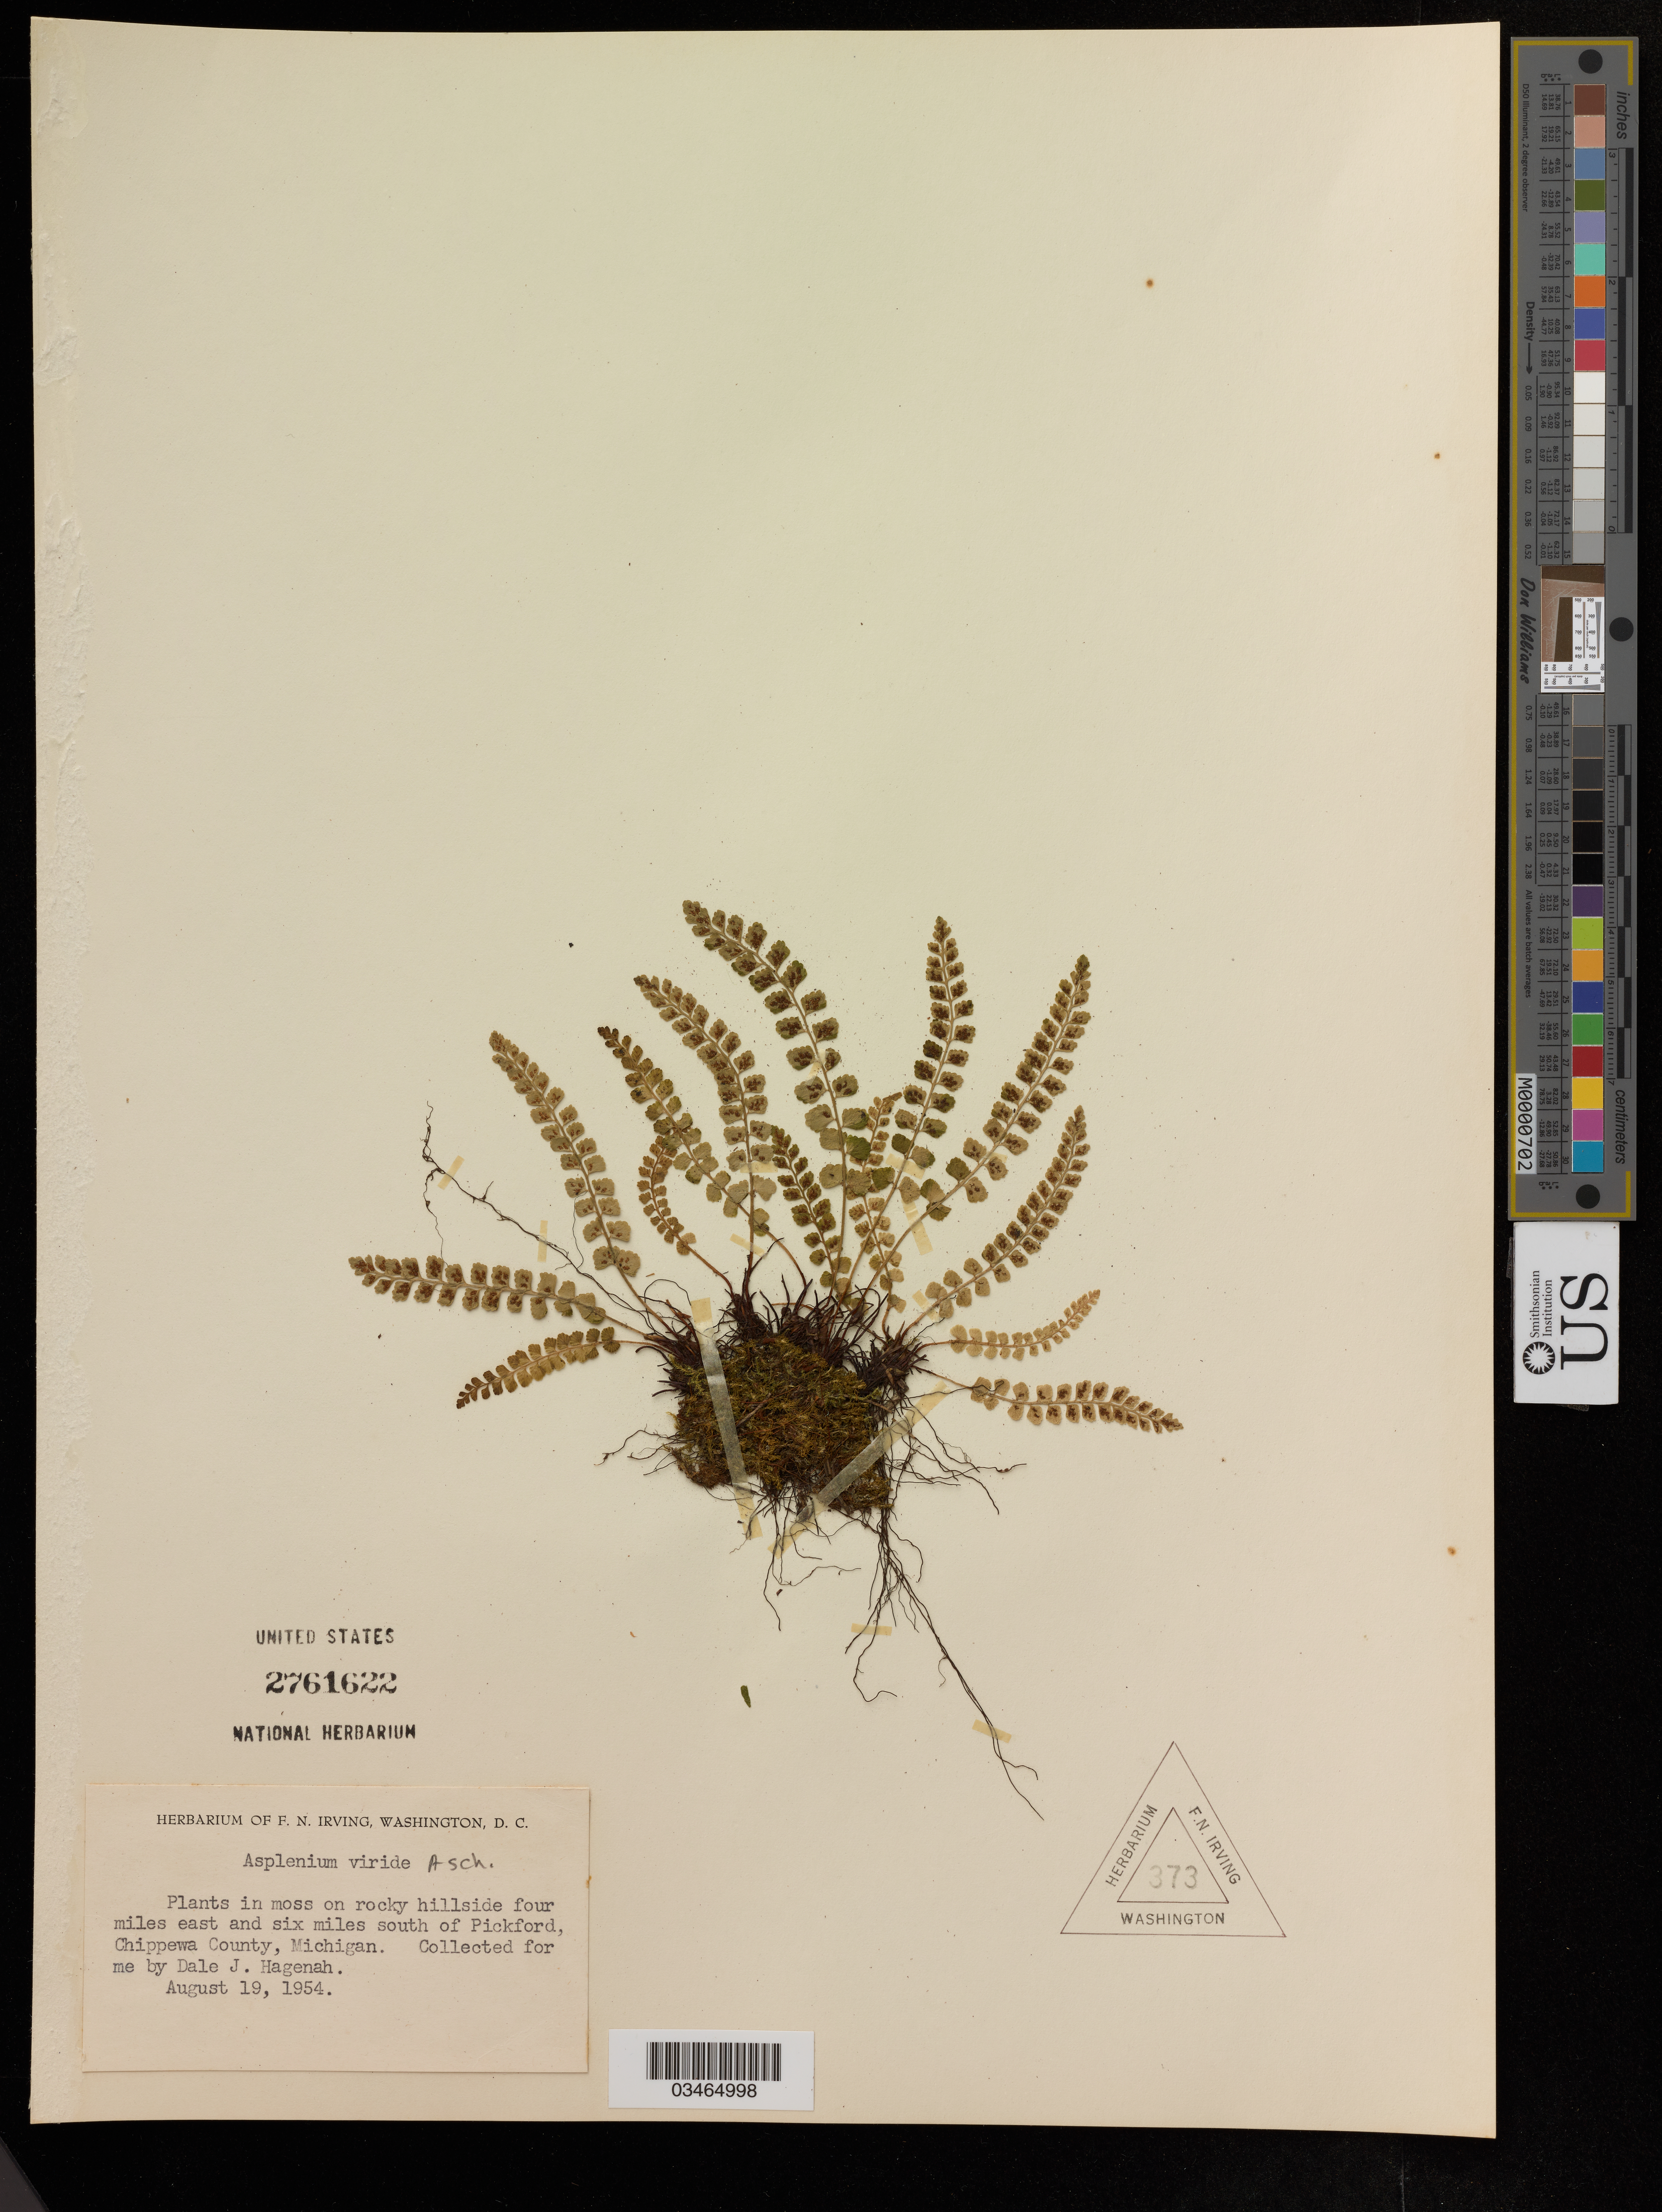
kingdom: Plantae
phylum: Tracheophyta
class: Polypodiopsida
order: Polypodiales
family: Aspleniaceae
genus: Asplenium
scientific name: Asplenium viride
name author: Huds.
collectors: D. Hagenah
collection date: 1954-08-19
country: United States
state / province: Michigan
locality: Plants in moss on rocky hillside four miles east and six miles south of Pickford, Chippewa County.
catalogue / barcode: US 2761622